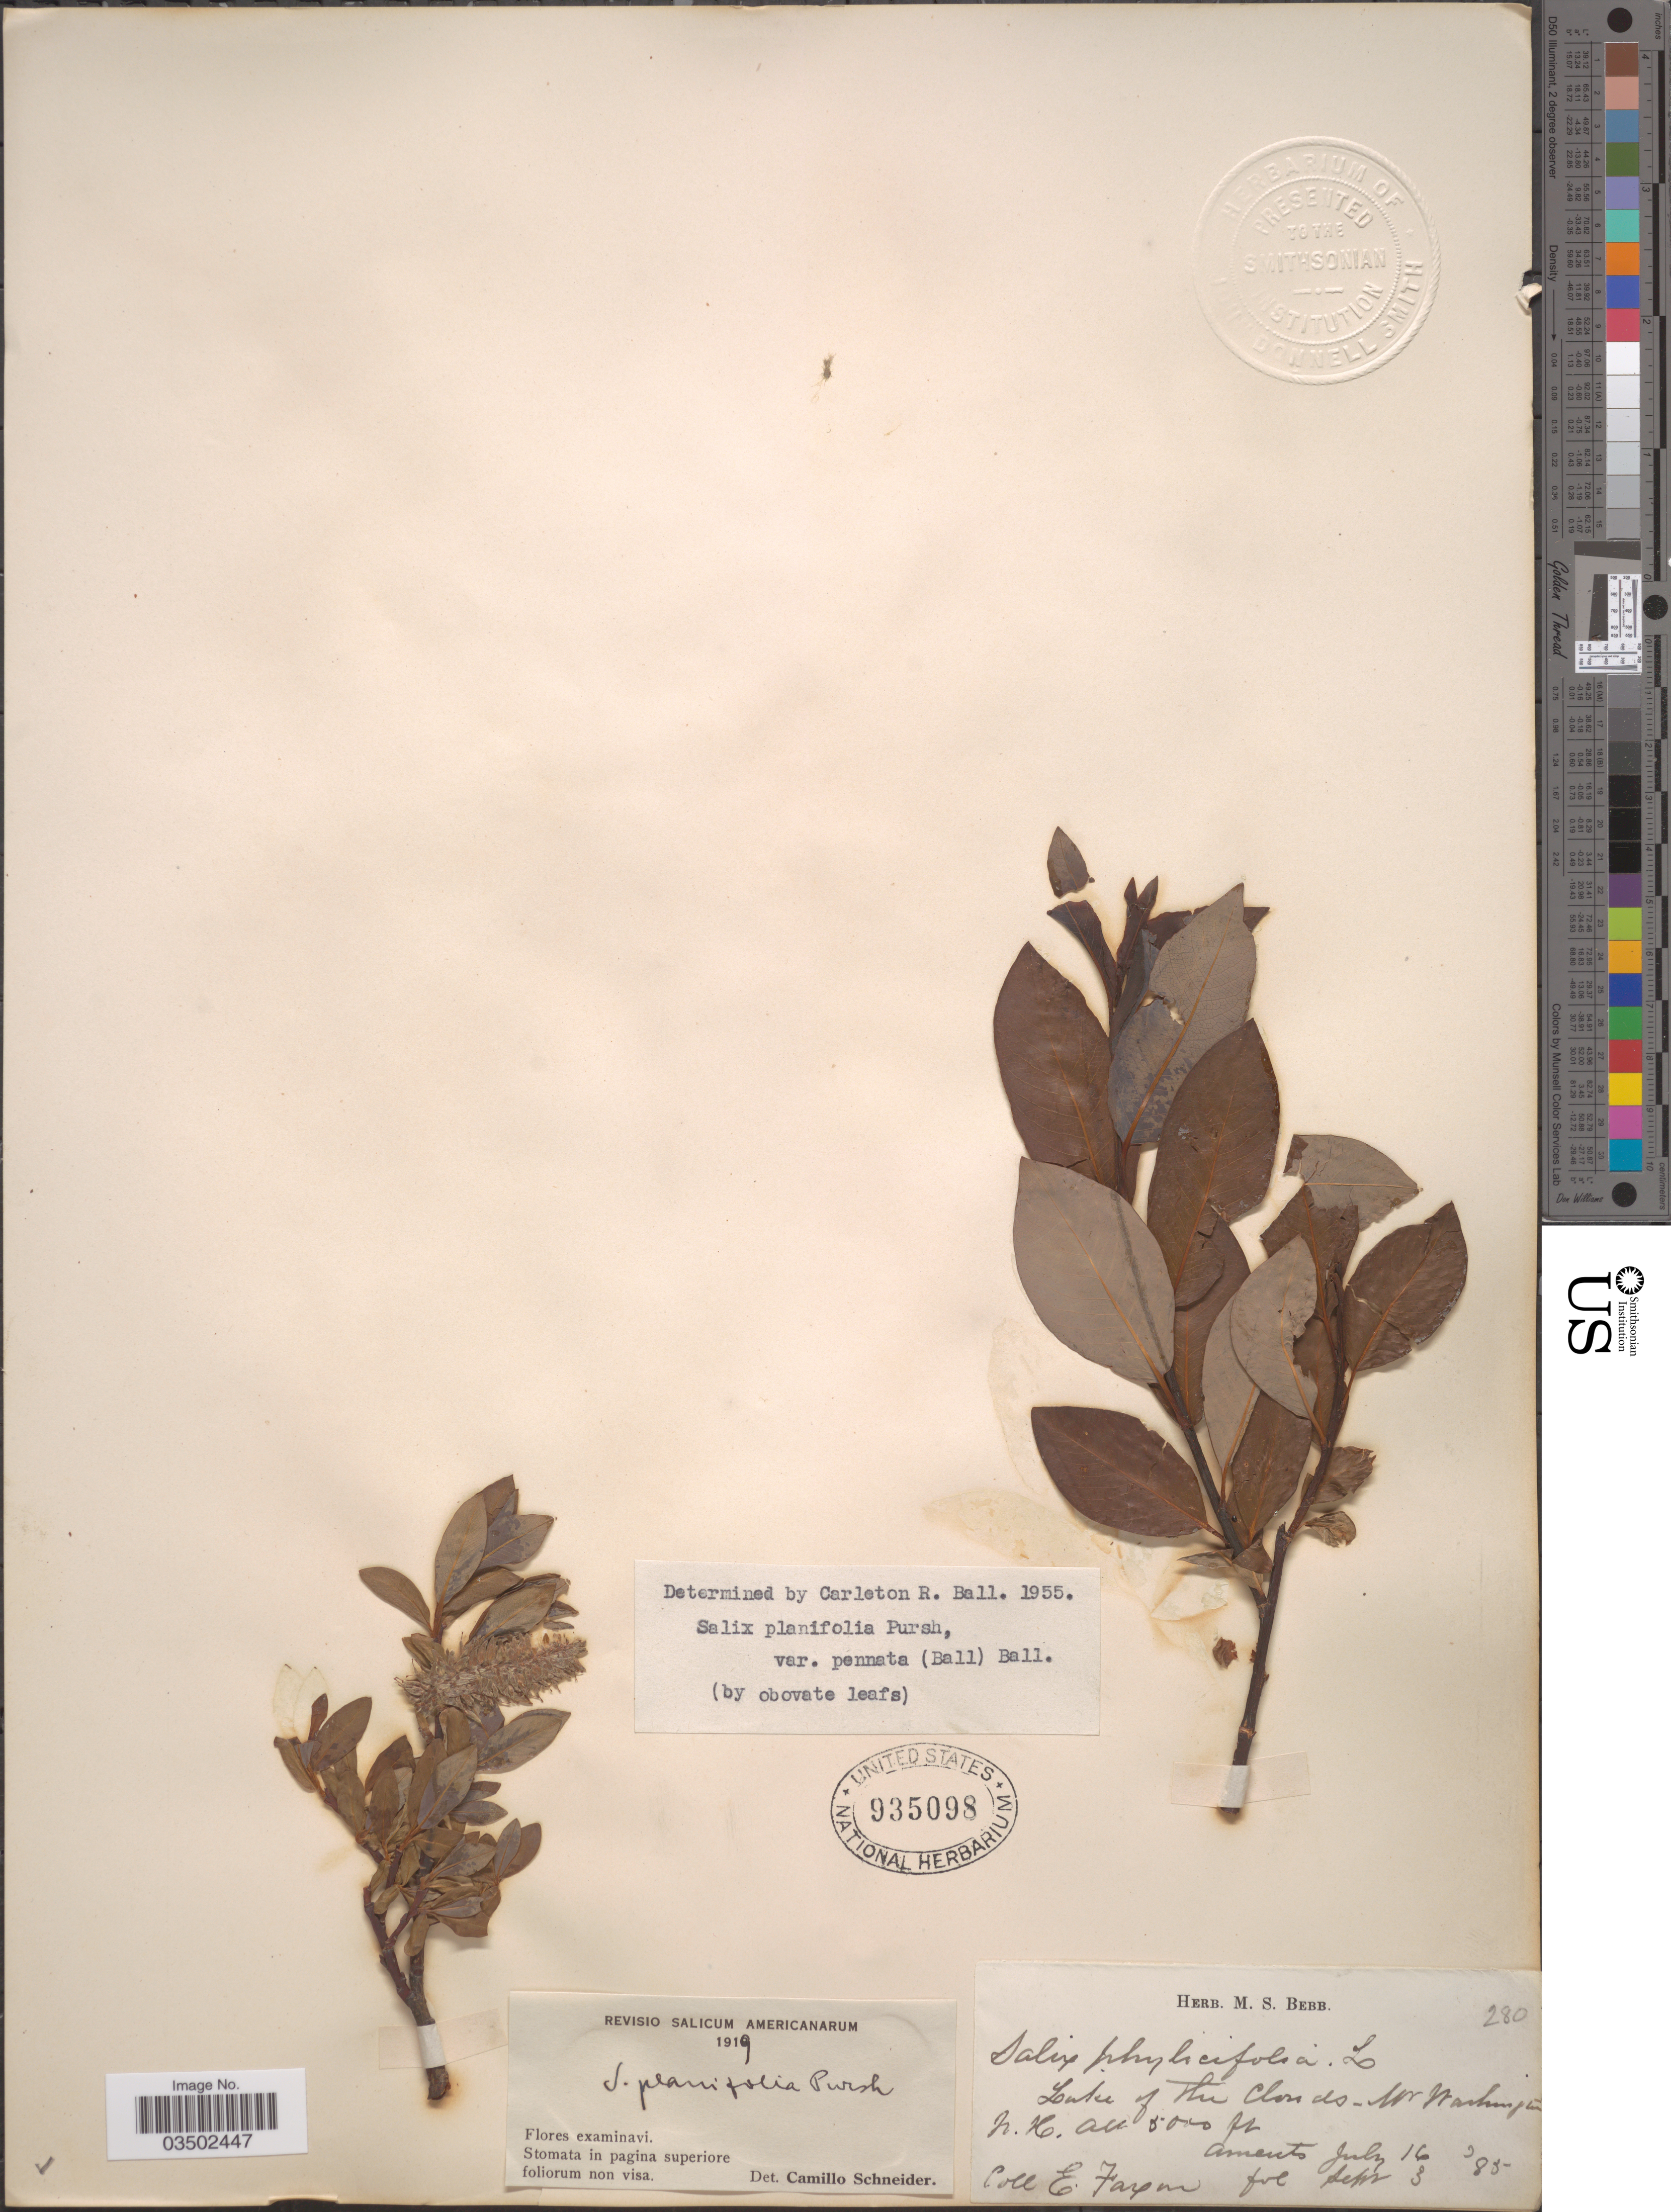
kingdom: Plantae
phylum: Tracheophyta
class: Magnoliopsida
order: Malpighiales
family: Salicaceae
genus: Salix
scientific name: Salix planifolia var. pennata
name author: (C.R. Ball) C.R. Ball ex Dutilly et al.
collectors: E. Faxon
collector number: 280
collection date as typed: Transcribed d/m/y: 16/7/85 to 3/9/85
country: United States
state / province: New Hampshire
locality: Lake of the Clouds-Mt Washington.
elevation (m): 1524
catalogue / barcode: US 935098